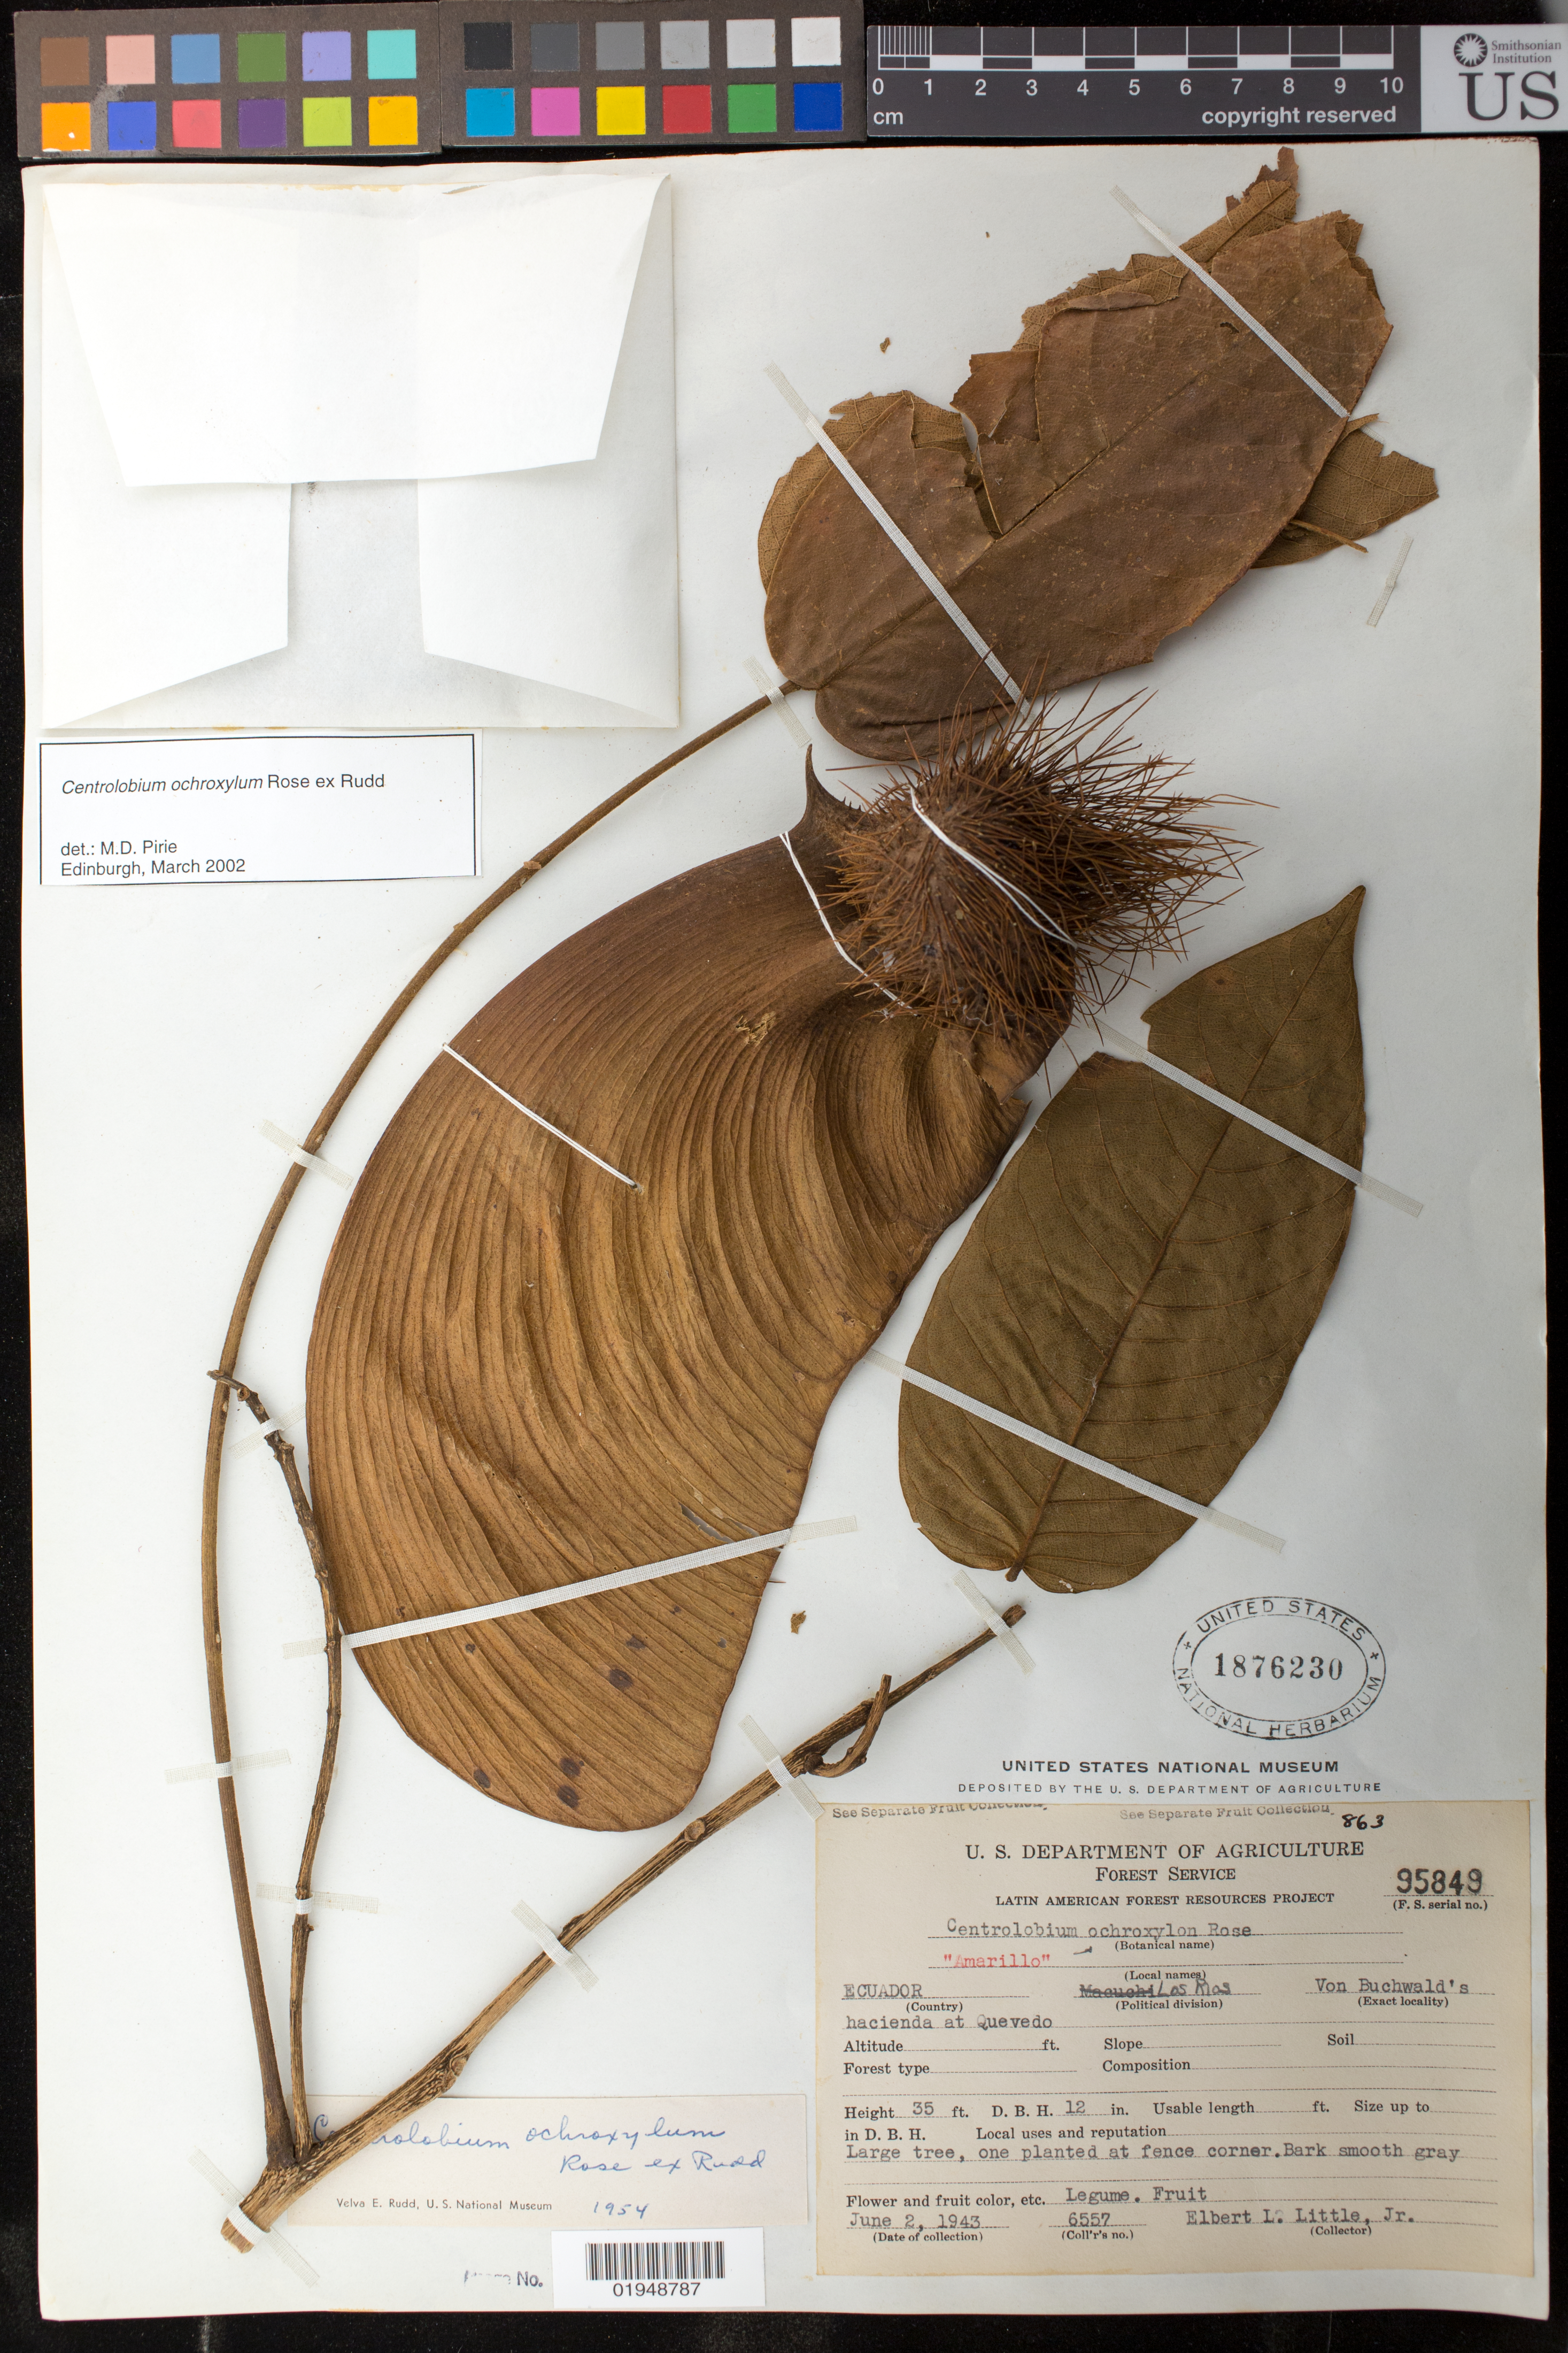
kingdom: Plantae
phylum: Tracheophyta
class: Magnoliopsida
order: Fabales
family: Fabaceae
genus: Centrolobium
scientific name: Centrolobium ochroxylum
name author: Rose ex Rudd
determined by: Pirie, M. D., (U)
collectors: E. L. Little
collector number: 6557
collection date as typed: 02 Jun 1943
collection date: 1943-06-02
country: Ecuador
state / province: Los Ríos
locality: hacienda at Quevedo, Von Buchwald's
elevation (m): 1016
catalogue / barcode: US 1876230